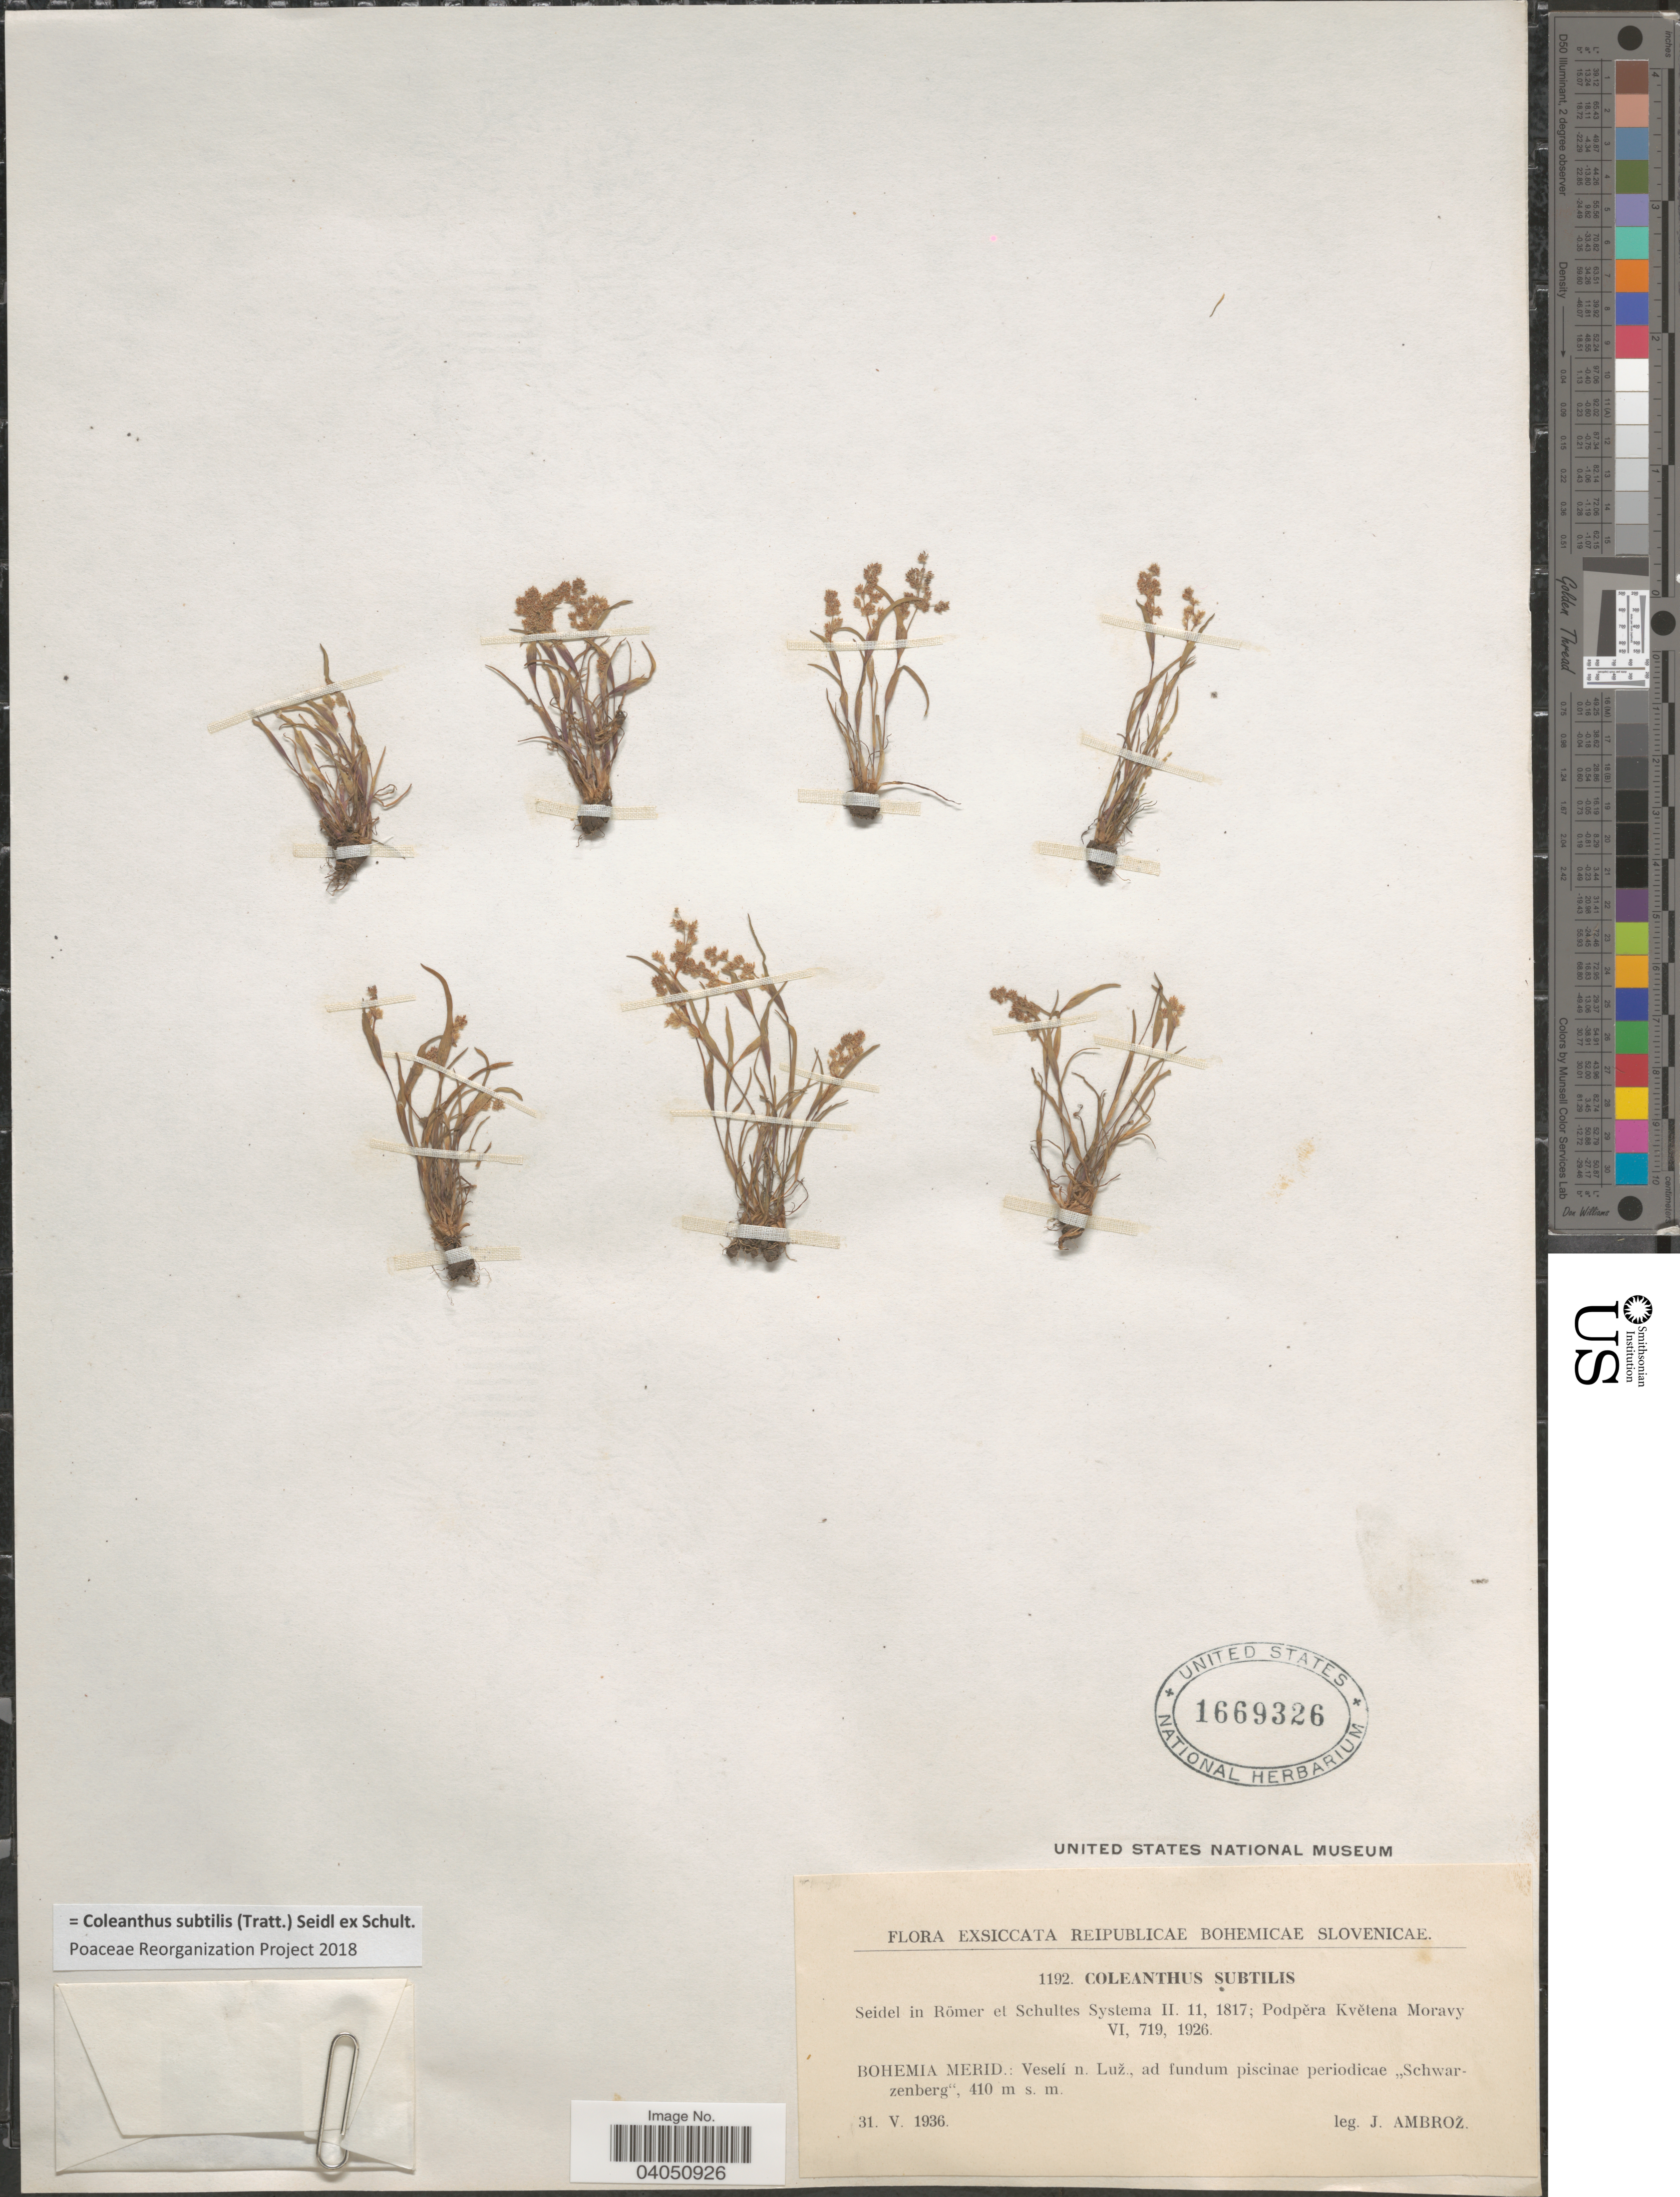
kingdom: Plantae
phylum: Tracheophyta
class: Liliopsida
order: Poales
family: Poaceae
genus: Coleanthus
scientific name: Coleanthus subtilis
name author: (Tratt.) Seidl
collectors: J. Ambroz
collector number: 1192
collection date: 1936-05-31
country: Czechia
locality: Bohemia Merid.: Veselí n. Luž., ad fundum piscinae periodicae "Schwarzenberg".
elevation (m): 410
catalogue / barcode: US 1669326